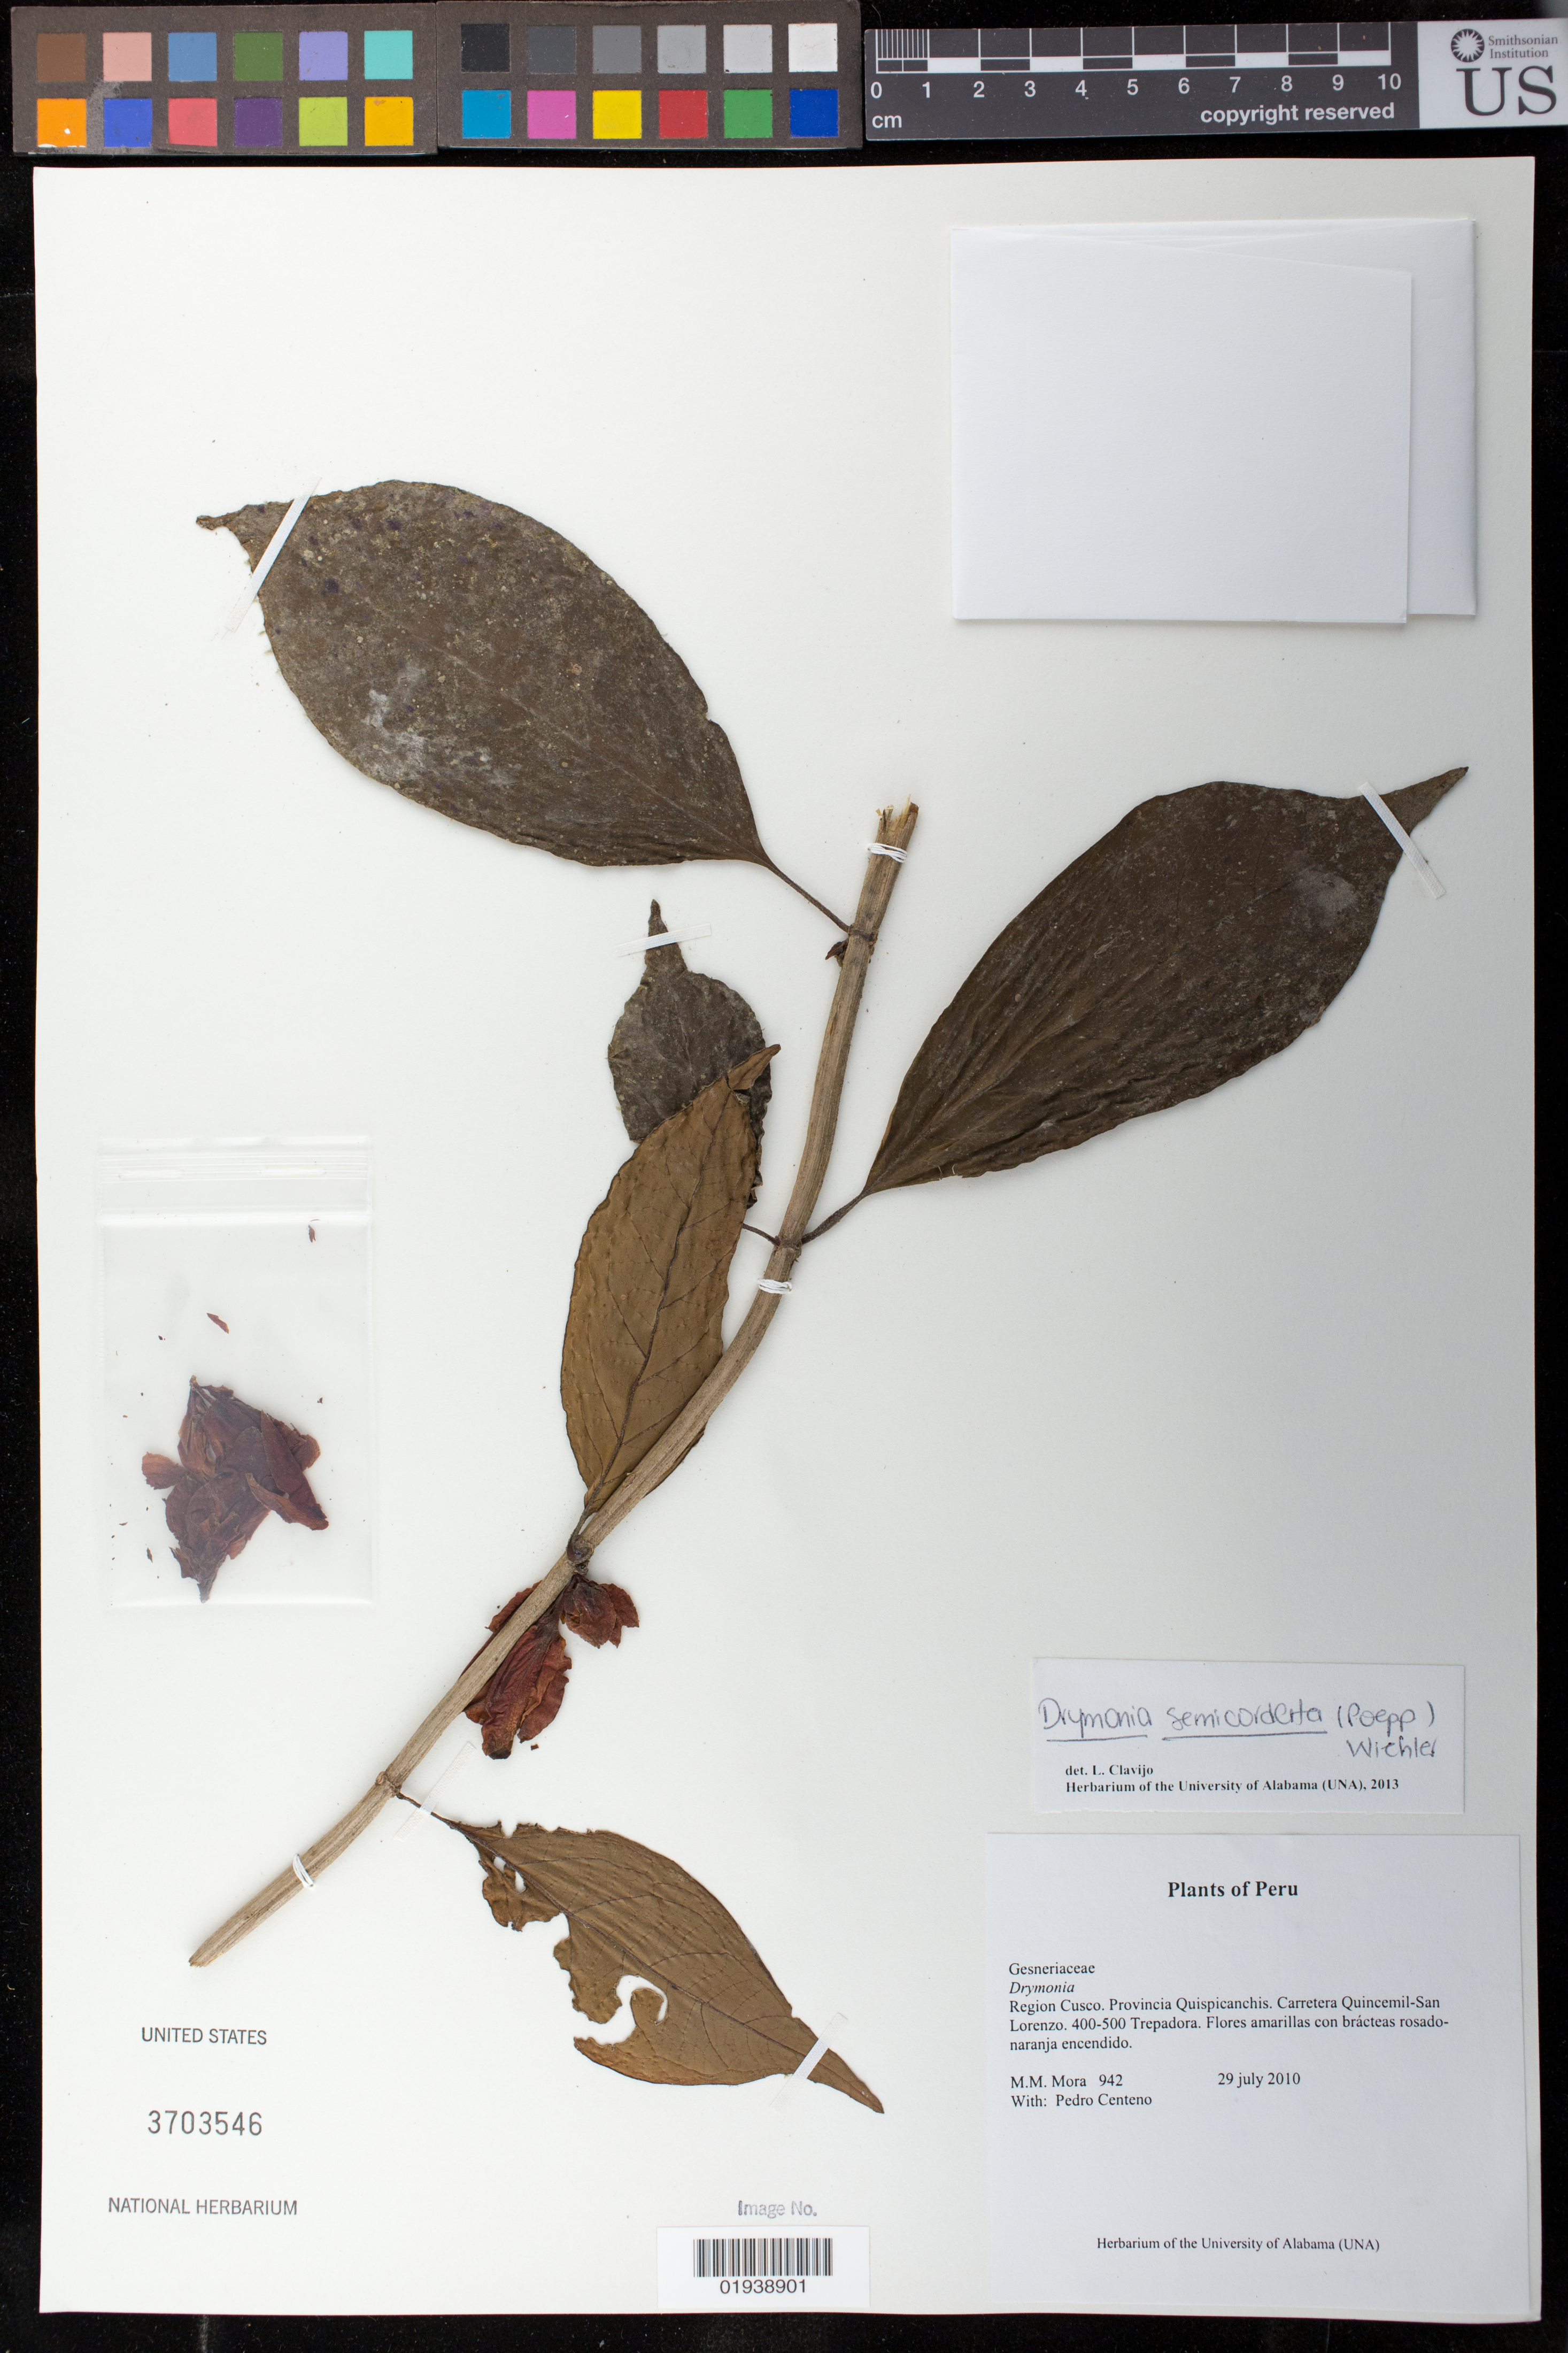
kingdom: Plantae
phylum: Tracheophyta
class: Magnoliopsida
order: Lamiales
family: Gesneriaceae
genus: Drymonia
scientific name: Drymonia semicordata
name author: (Poepp.) Wiehler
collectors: M. M. Mora & P. Centeno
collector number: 942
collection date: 2010-07-29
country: Peru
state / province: Cusco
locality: Provinica Quispicanchis. Carretera Quincemil-San Lorenzo.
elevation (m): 400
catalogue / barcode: US 3703546